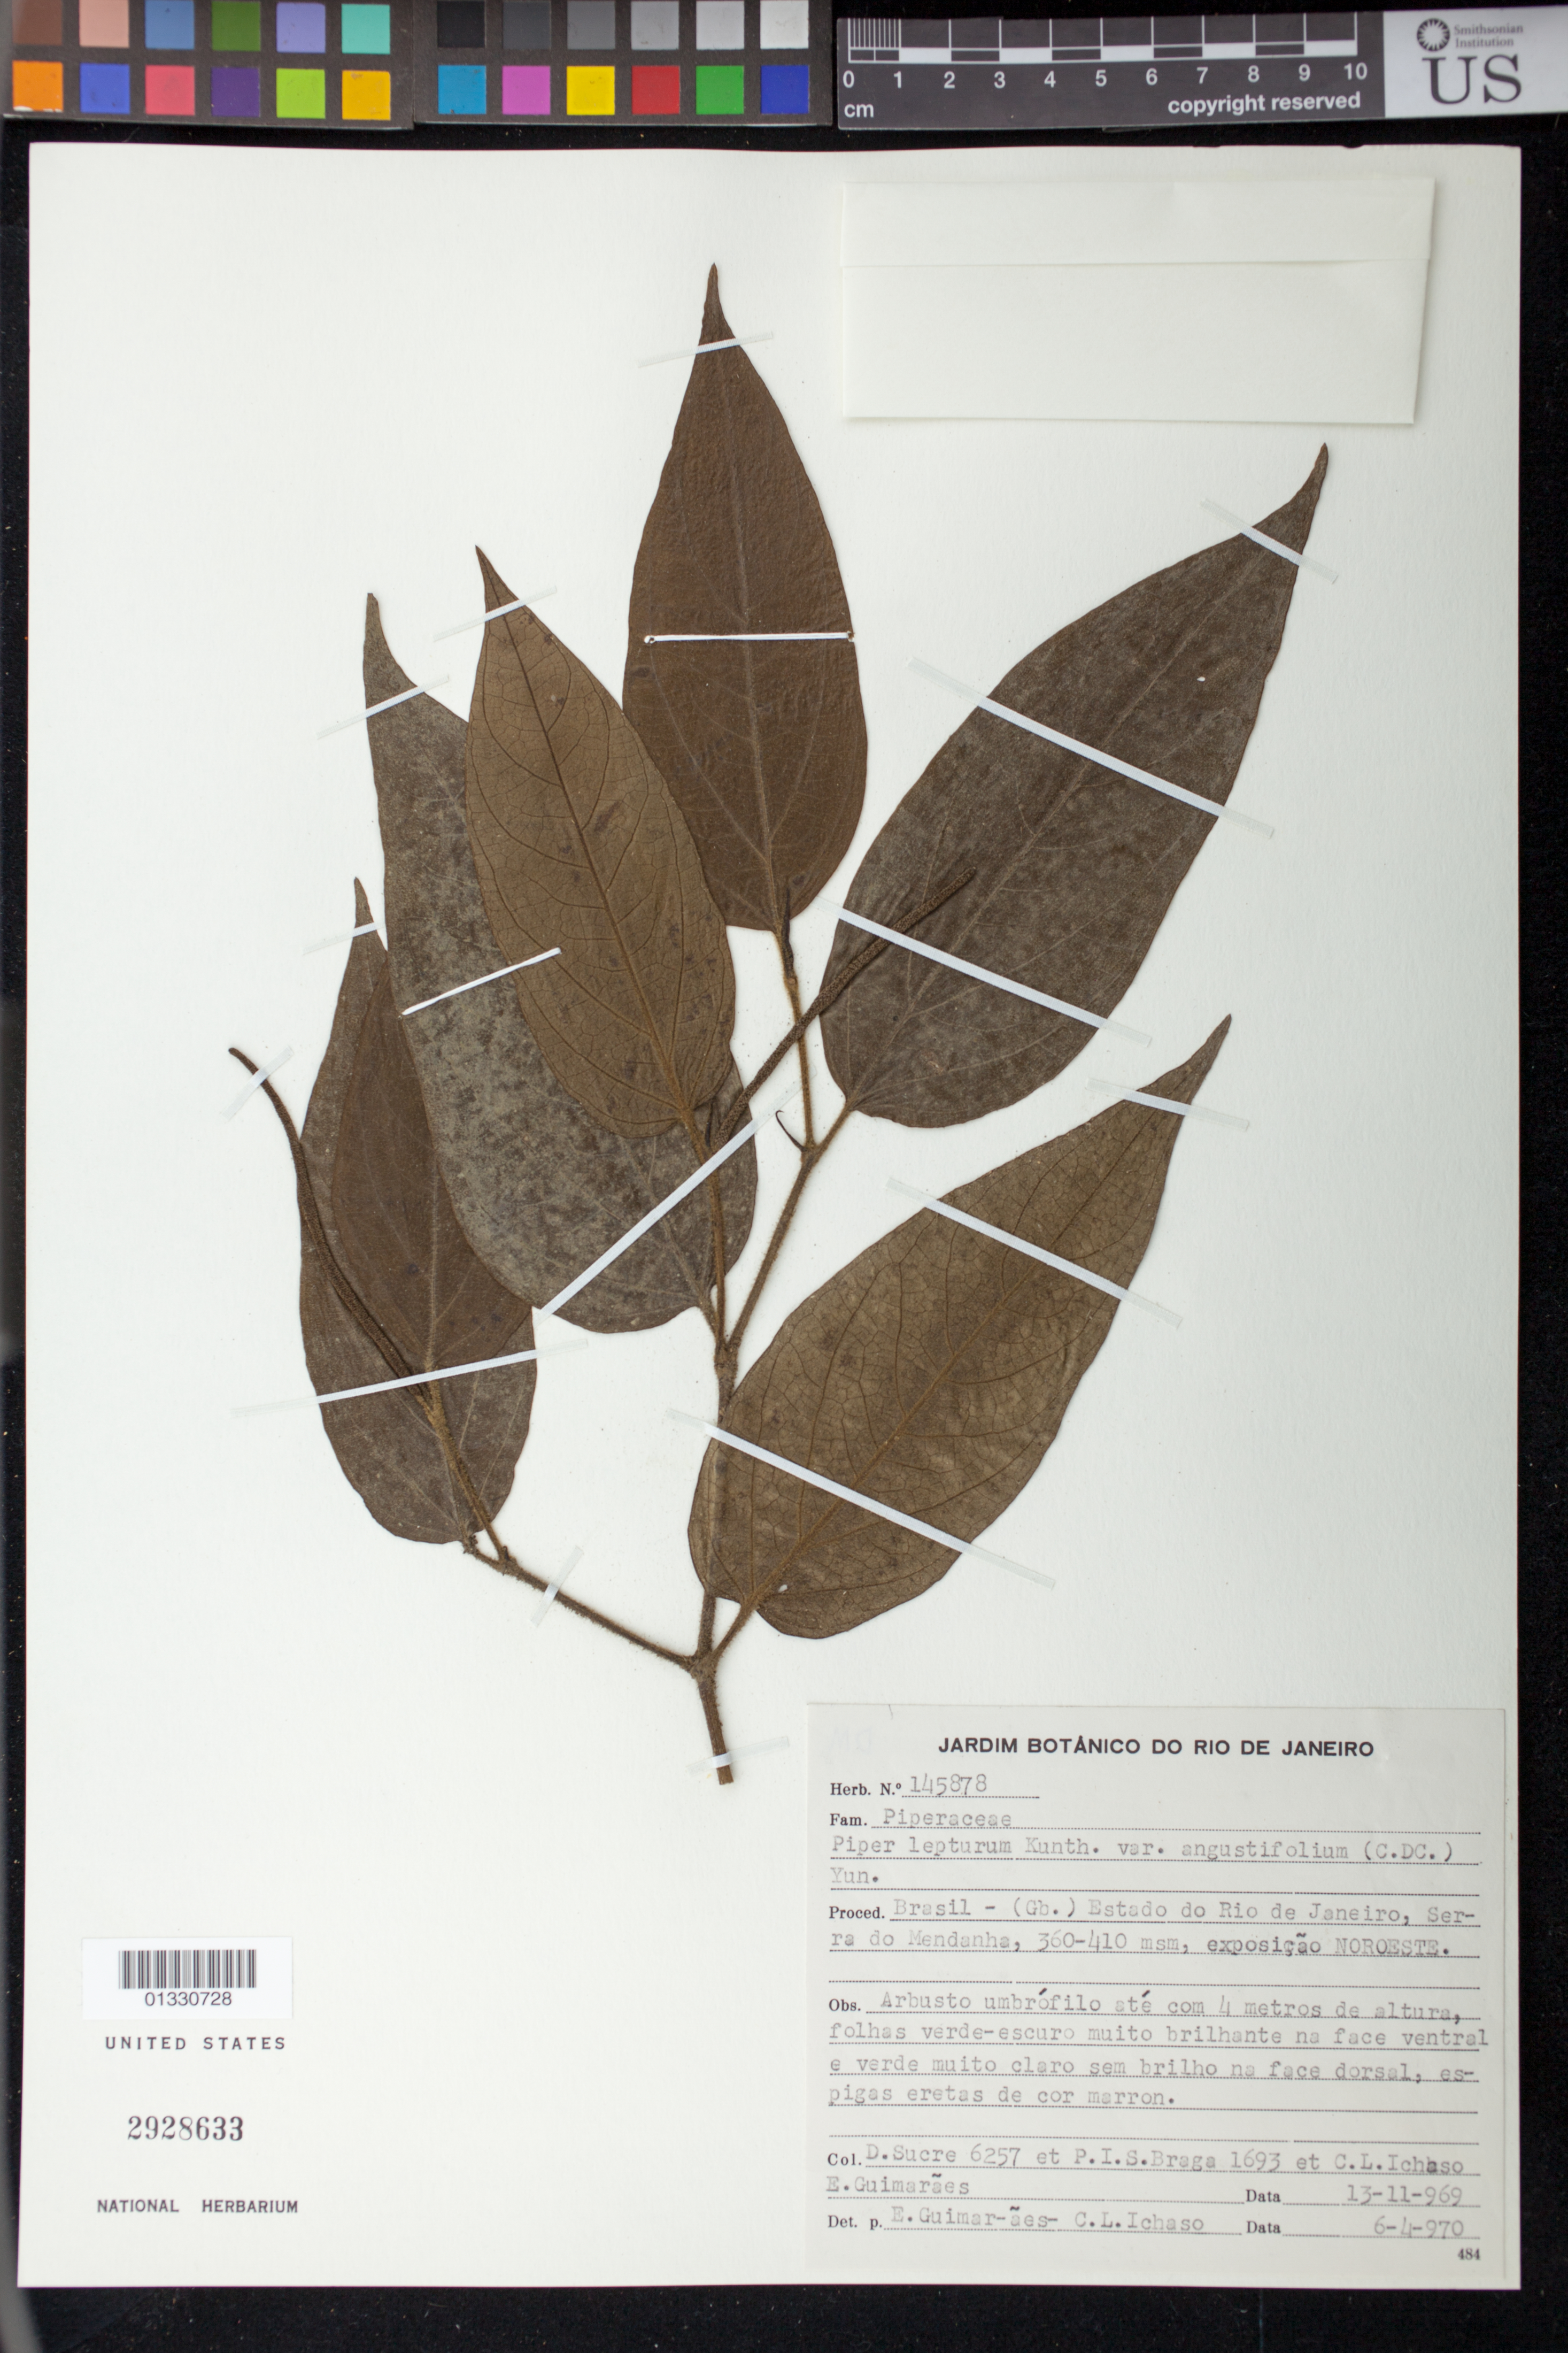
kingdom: Plantae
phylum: Tracheophyta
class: Magnoliopsida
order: Piperales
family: Piperaceae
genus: Piper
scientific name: Piper lepturum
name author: Kunth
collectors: D. Sucre, P. I. S. Braga, C. L. Ichaso & E. Guimaraes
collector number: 6257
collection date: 1969-11-13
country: Brazil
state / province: Rio de Janeiro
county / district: Rio de Janeiro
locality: Serra do Mendanha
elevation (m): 360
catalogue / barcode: US 2928633